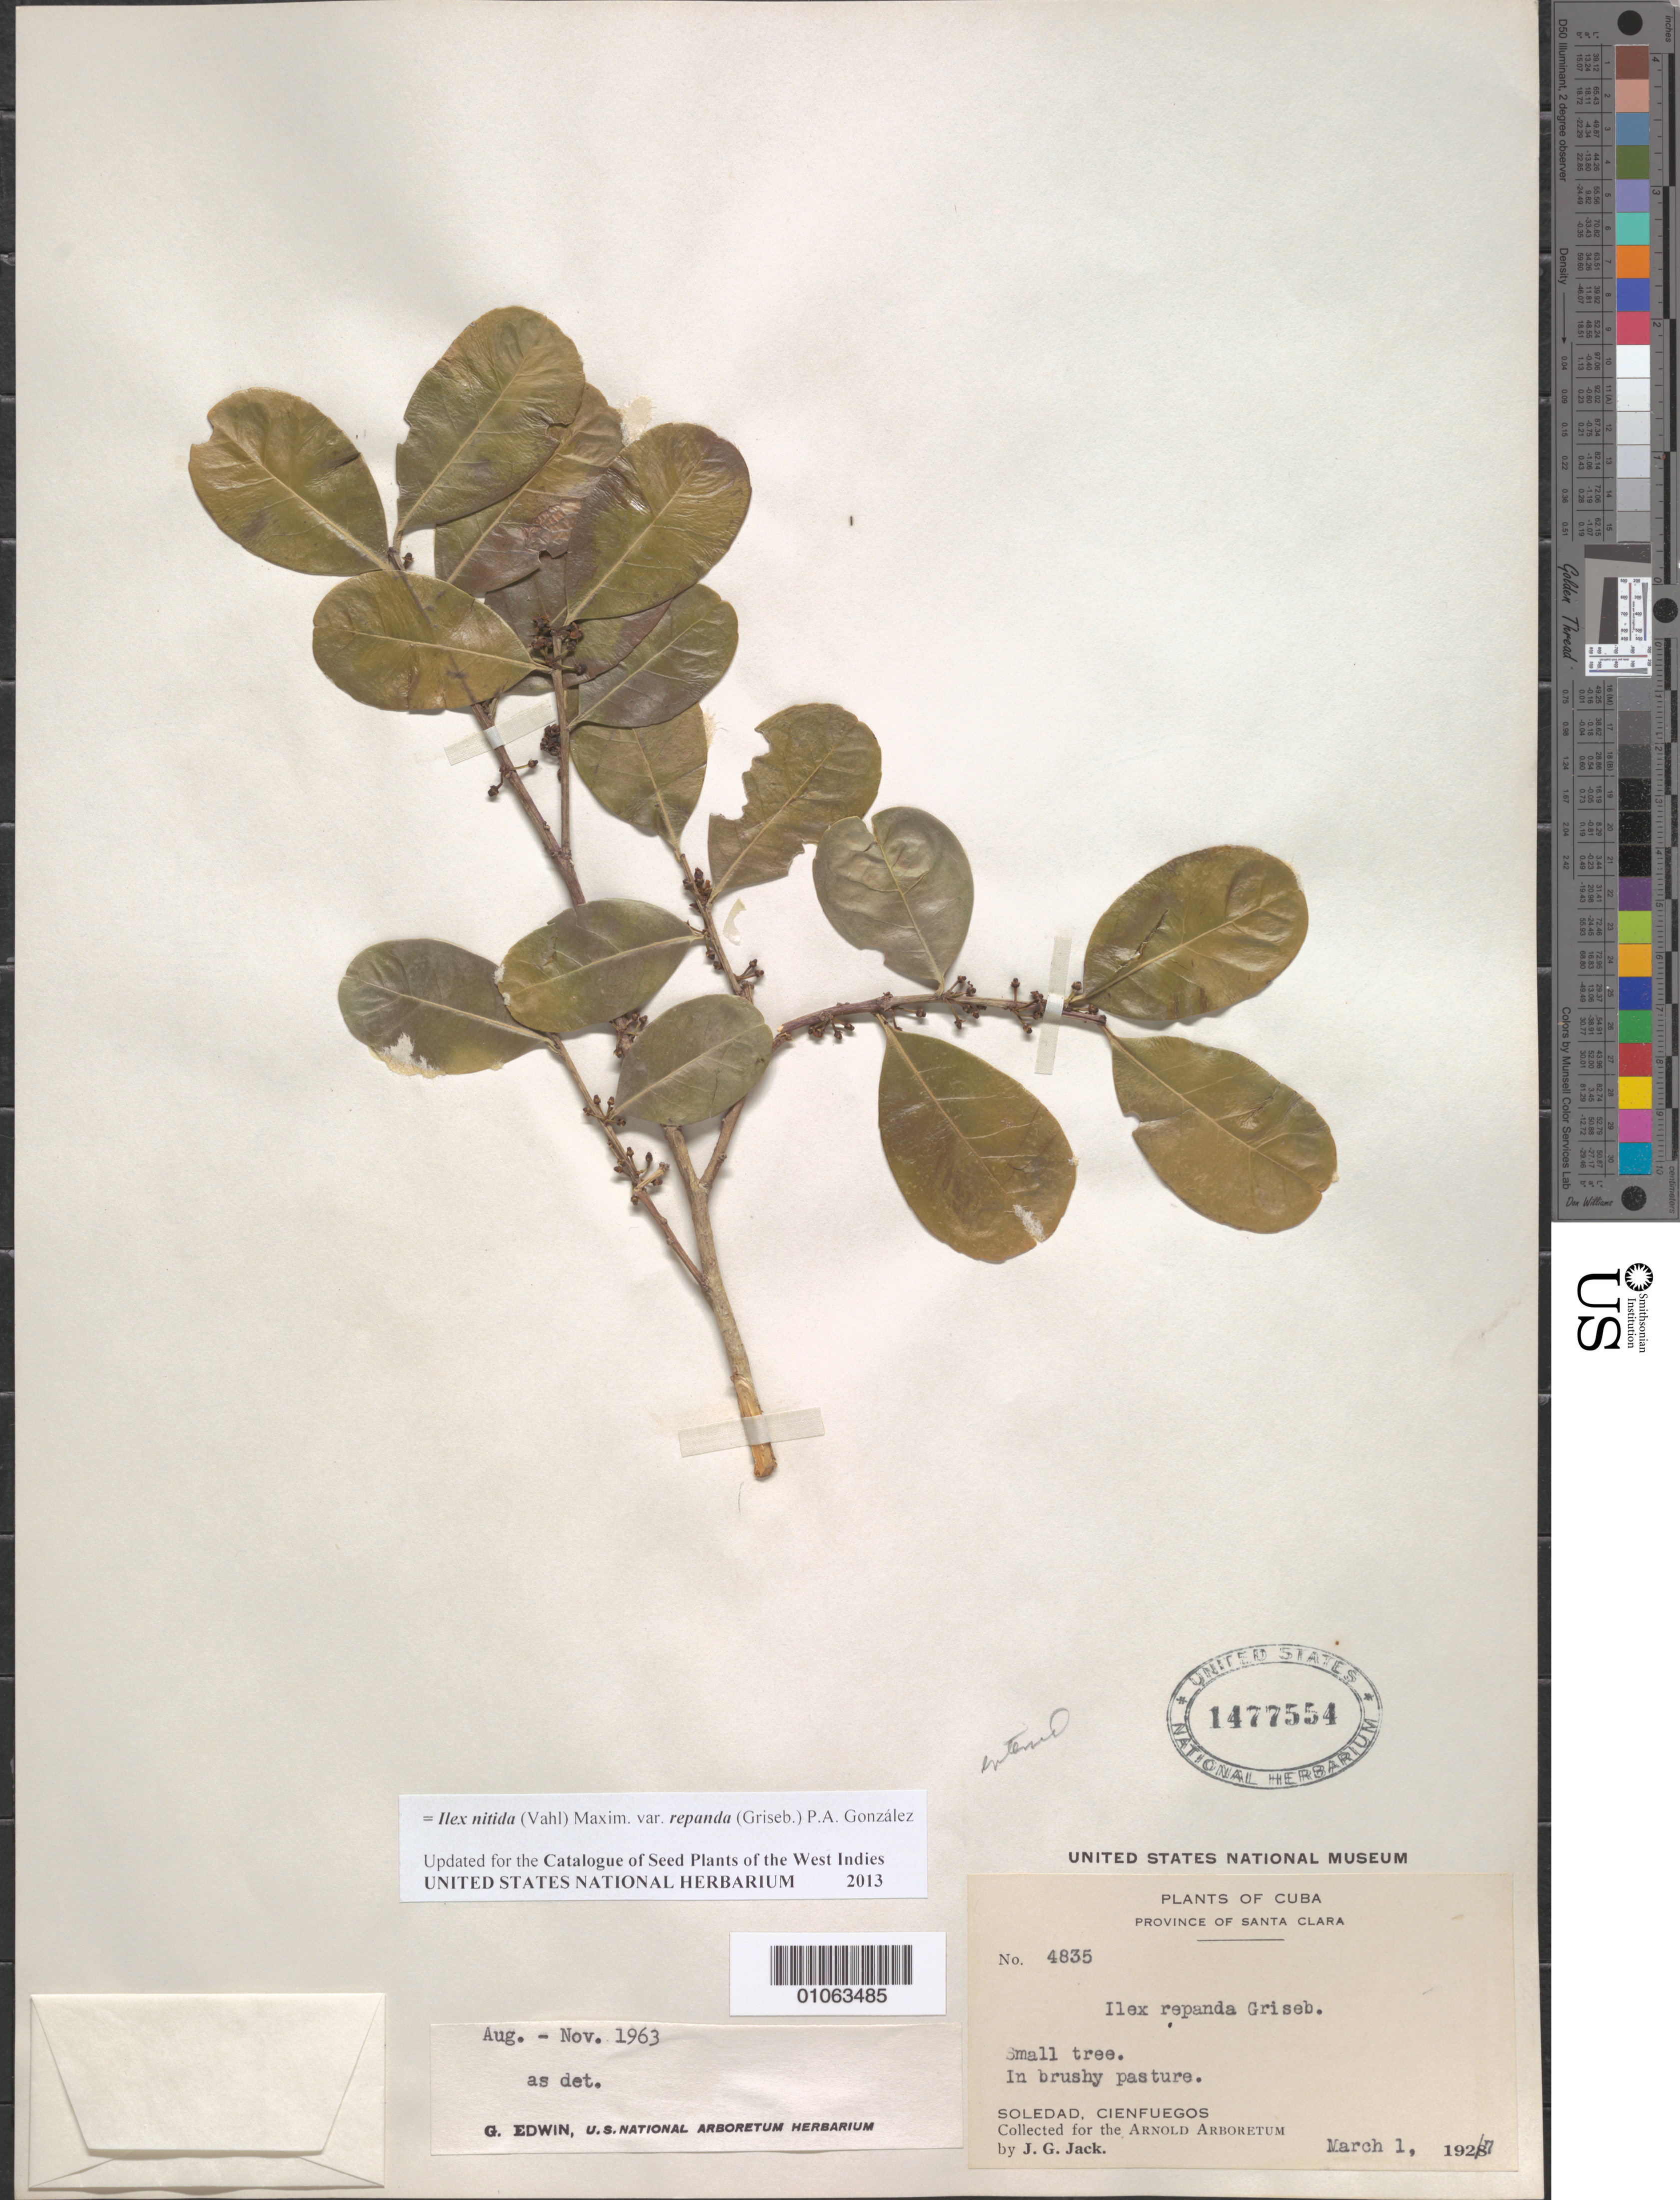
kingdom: Plantae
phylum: Tracheophyta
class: Magnoliopsida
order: Aquifoliales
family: Aquifoliaceae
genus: Ilex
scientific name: Ilex nitida var. repanda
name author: (Griseb.) P. A. González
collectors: J. G. Jack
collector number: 4835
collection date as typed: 01 Mar 1927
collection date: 1927-03-01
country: Cuba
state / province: Cienfuegos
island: Cuba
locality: In brushly pasture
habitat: In brusy pasture.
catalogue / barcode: US 1477554